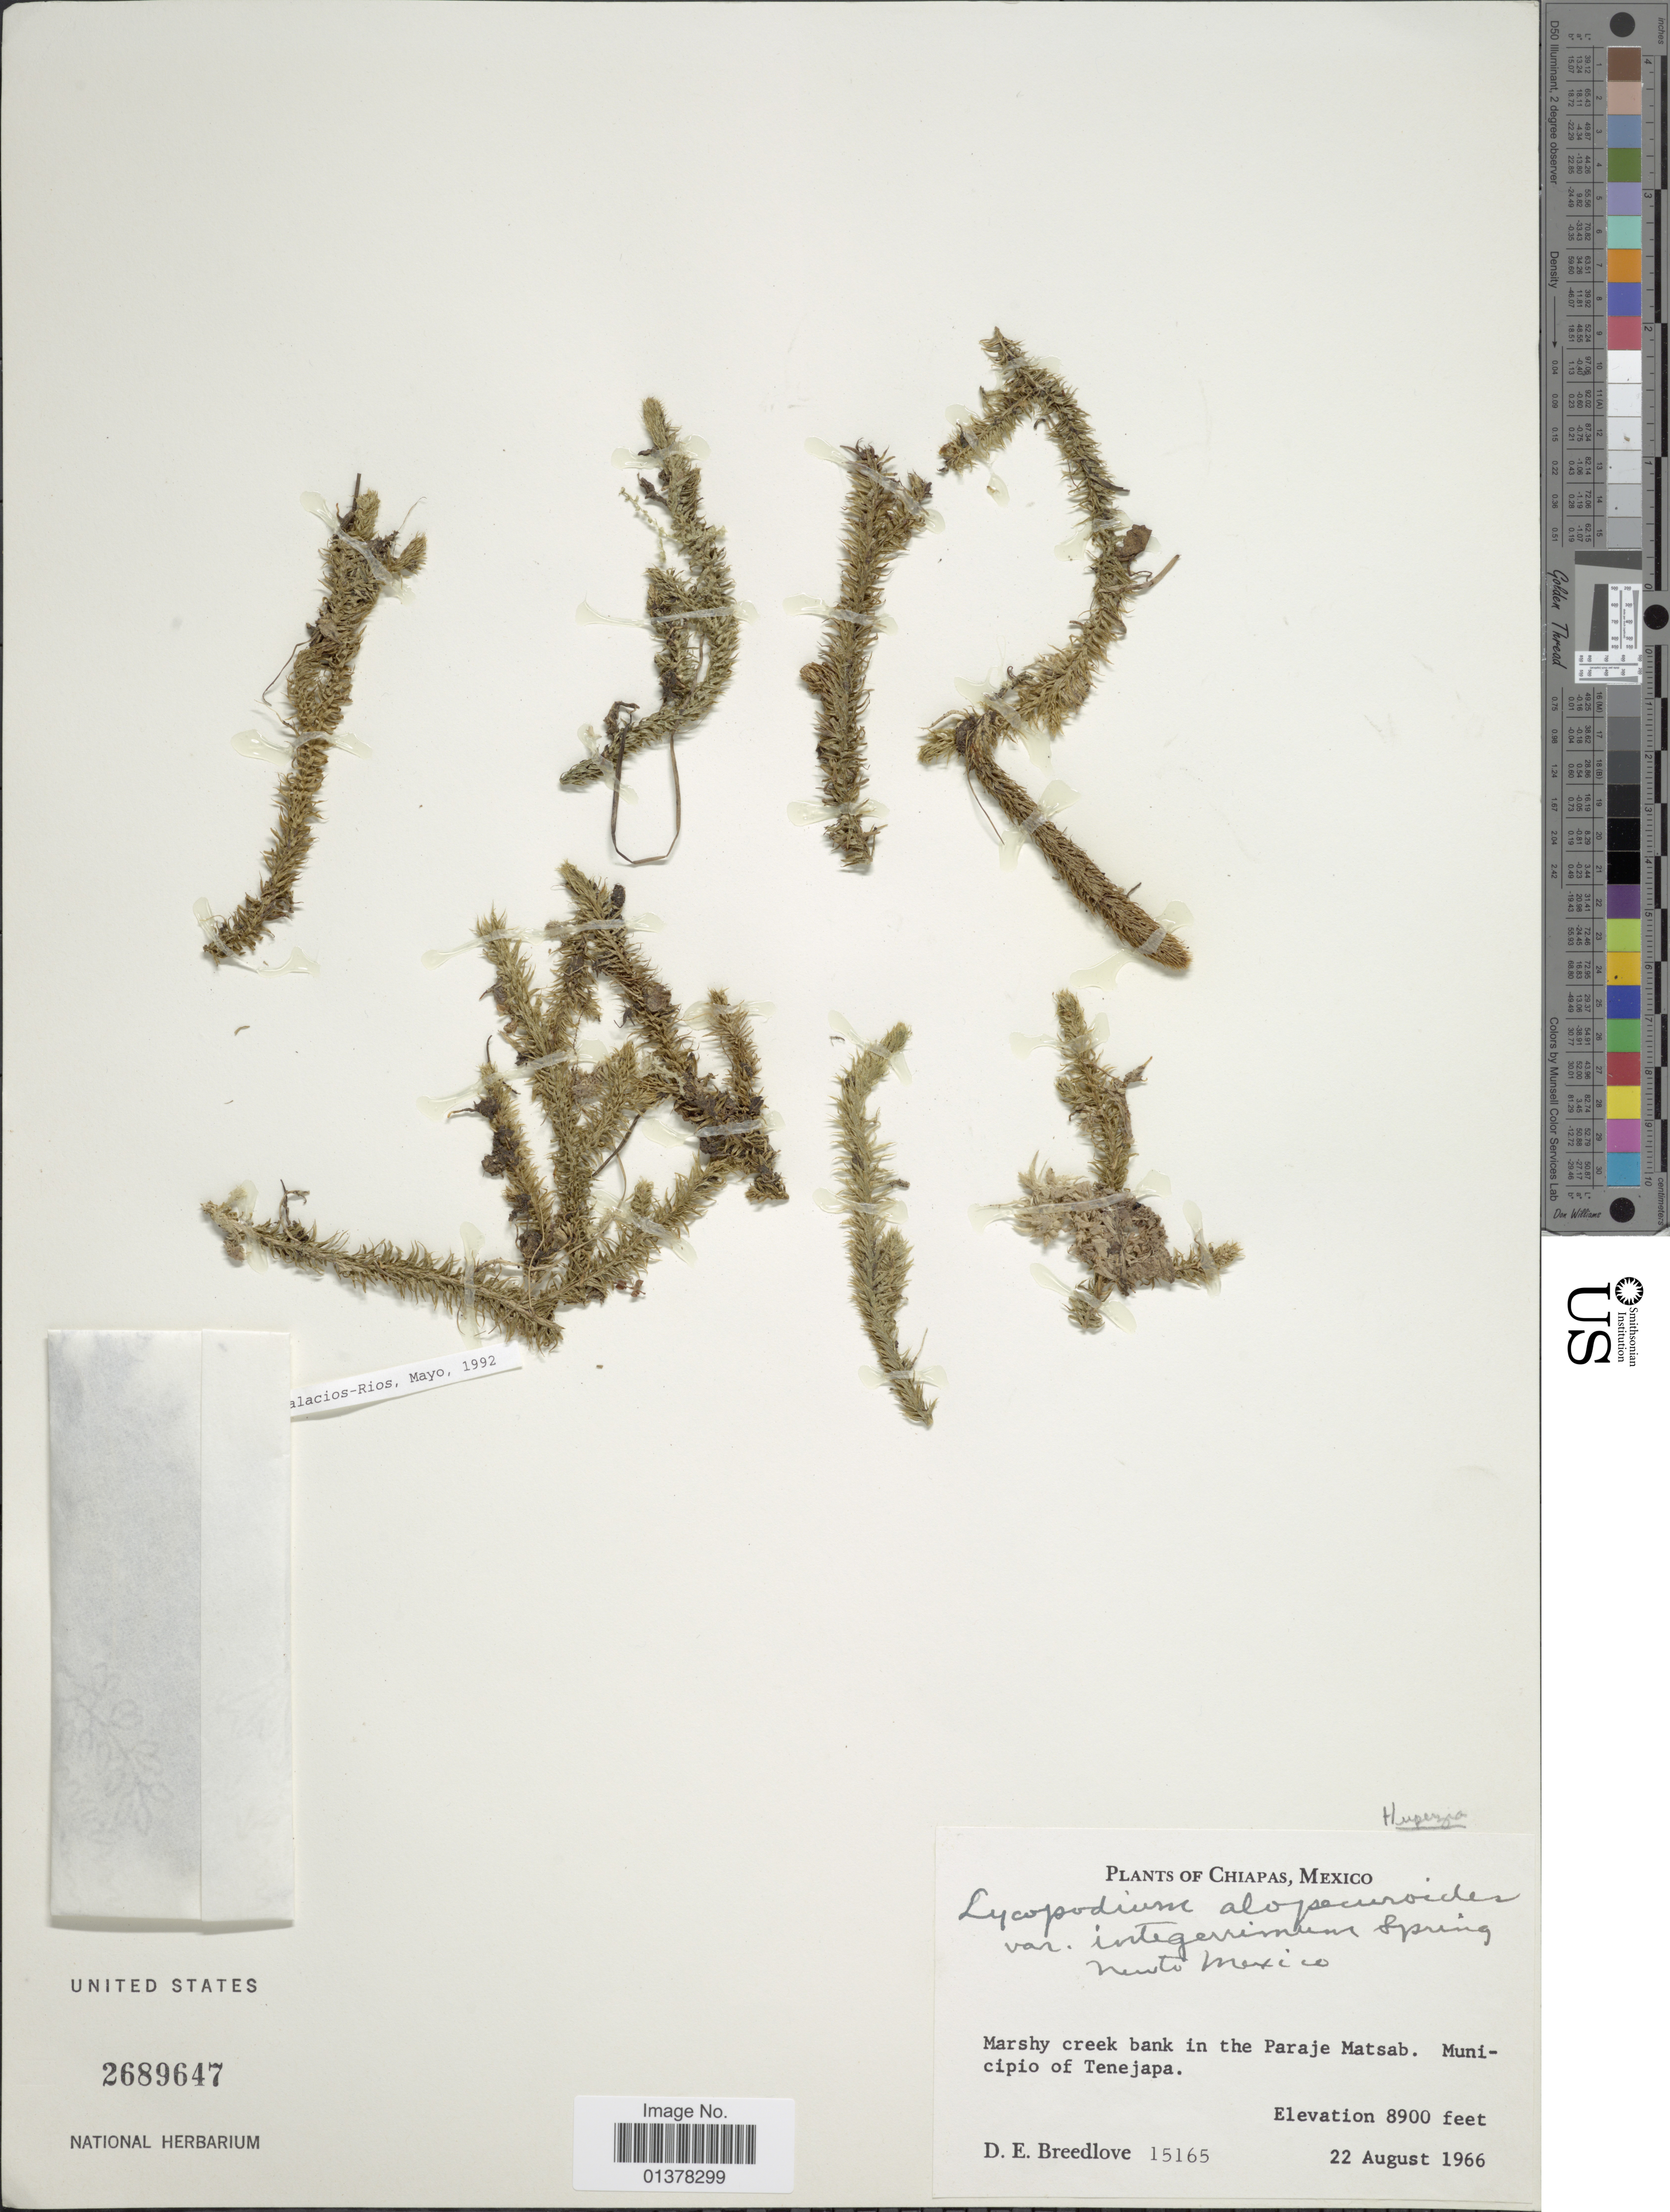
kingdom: Plantae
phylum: Tracheophyta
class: Lycopodiopsida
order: Lycopodiales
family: Lycopodiaceae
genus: Lycopodiella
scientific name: Lycopodiella alopecuroides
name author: (L.) Cranfill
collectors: D. E. Breedlove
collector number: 15165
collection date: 1966-08-22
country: Mexico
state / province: Chiapas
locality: Marshy creek bank in the Paraje Matsab, Municipio of Tenejapa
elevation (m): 2713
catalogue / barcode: US 2689647